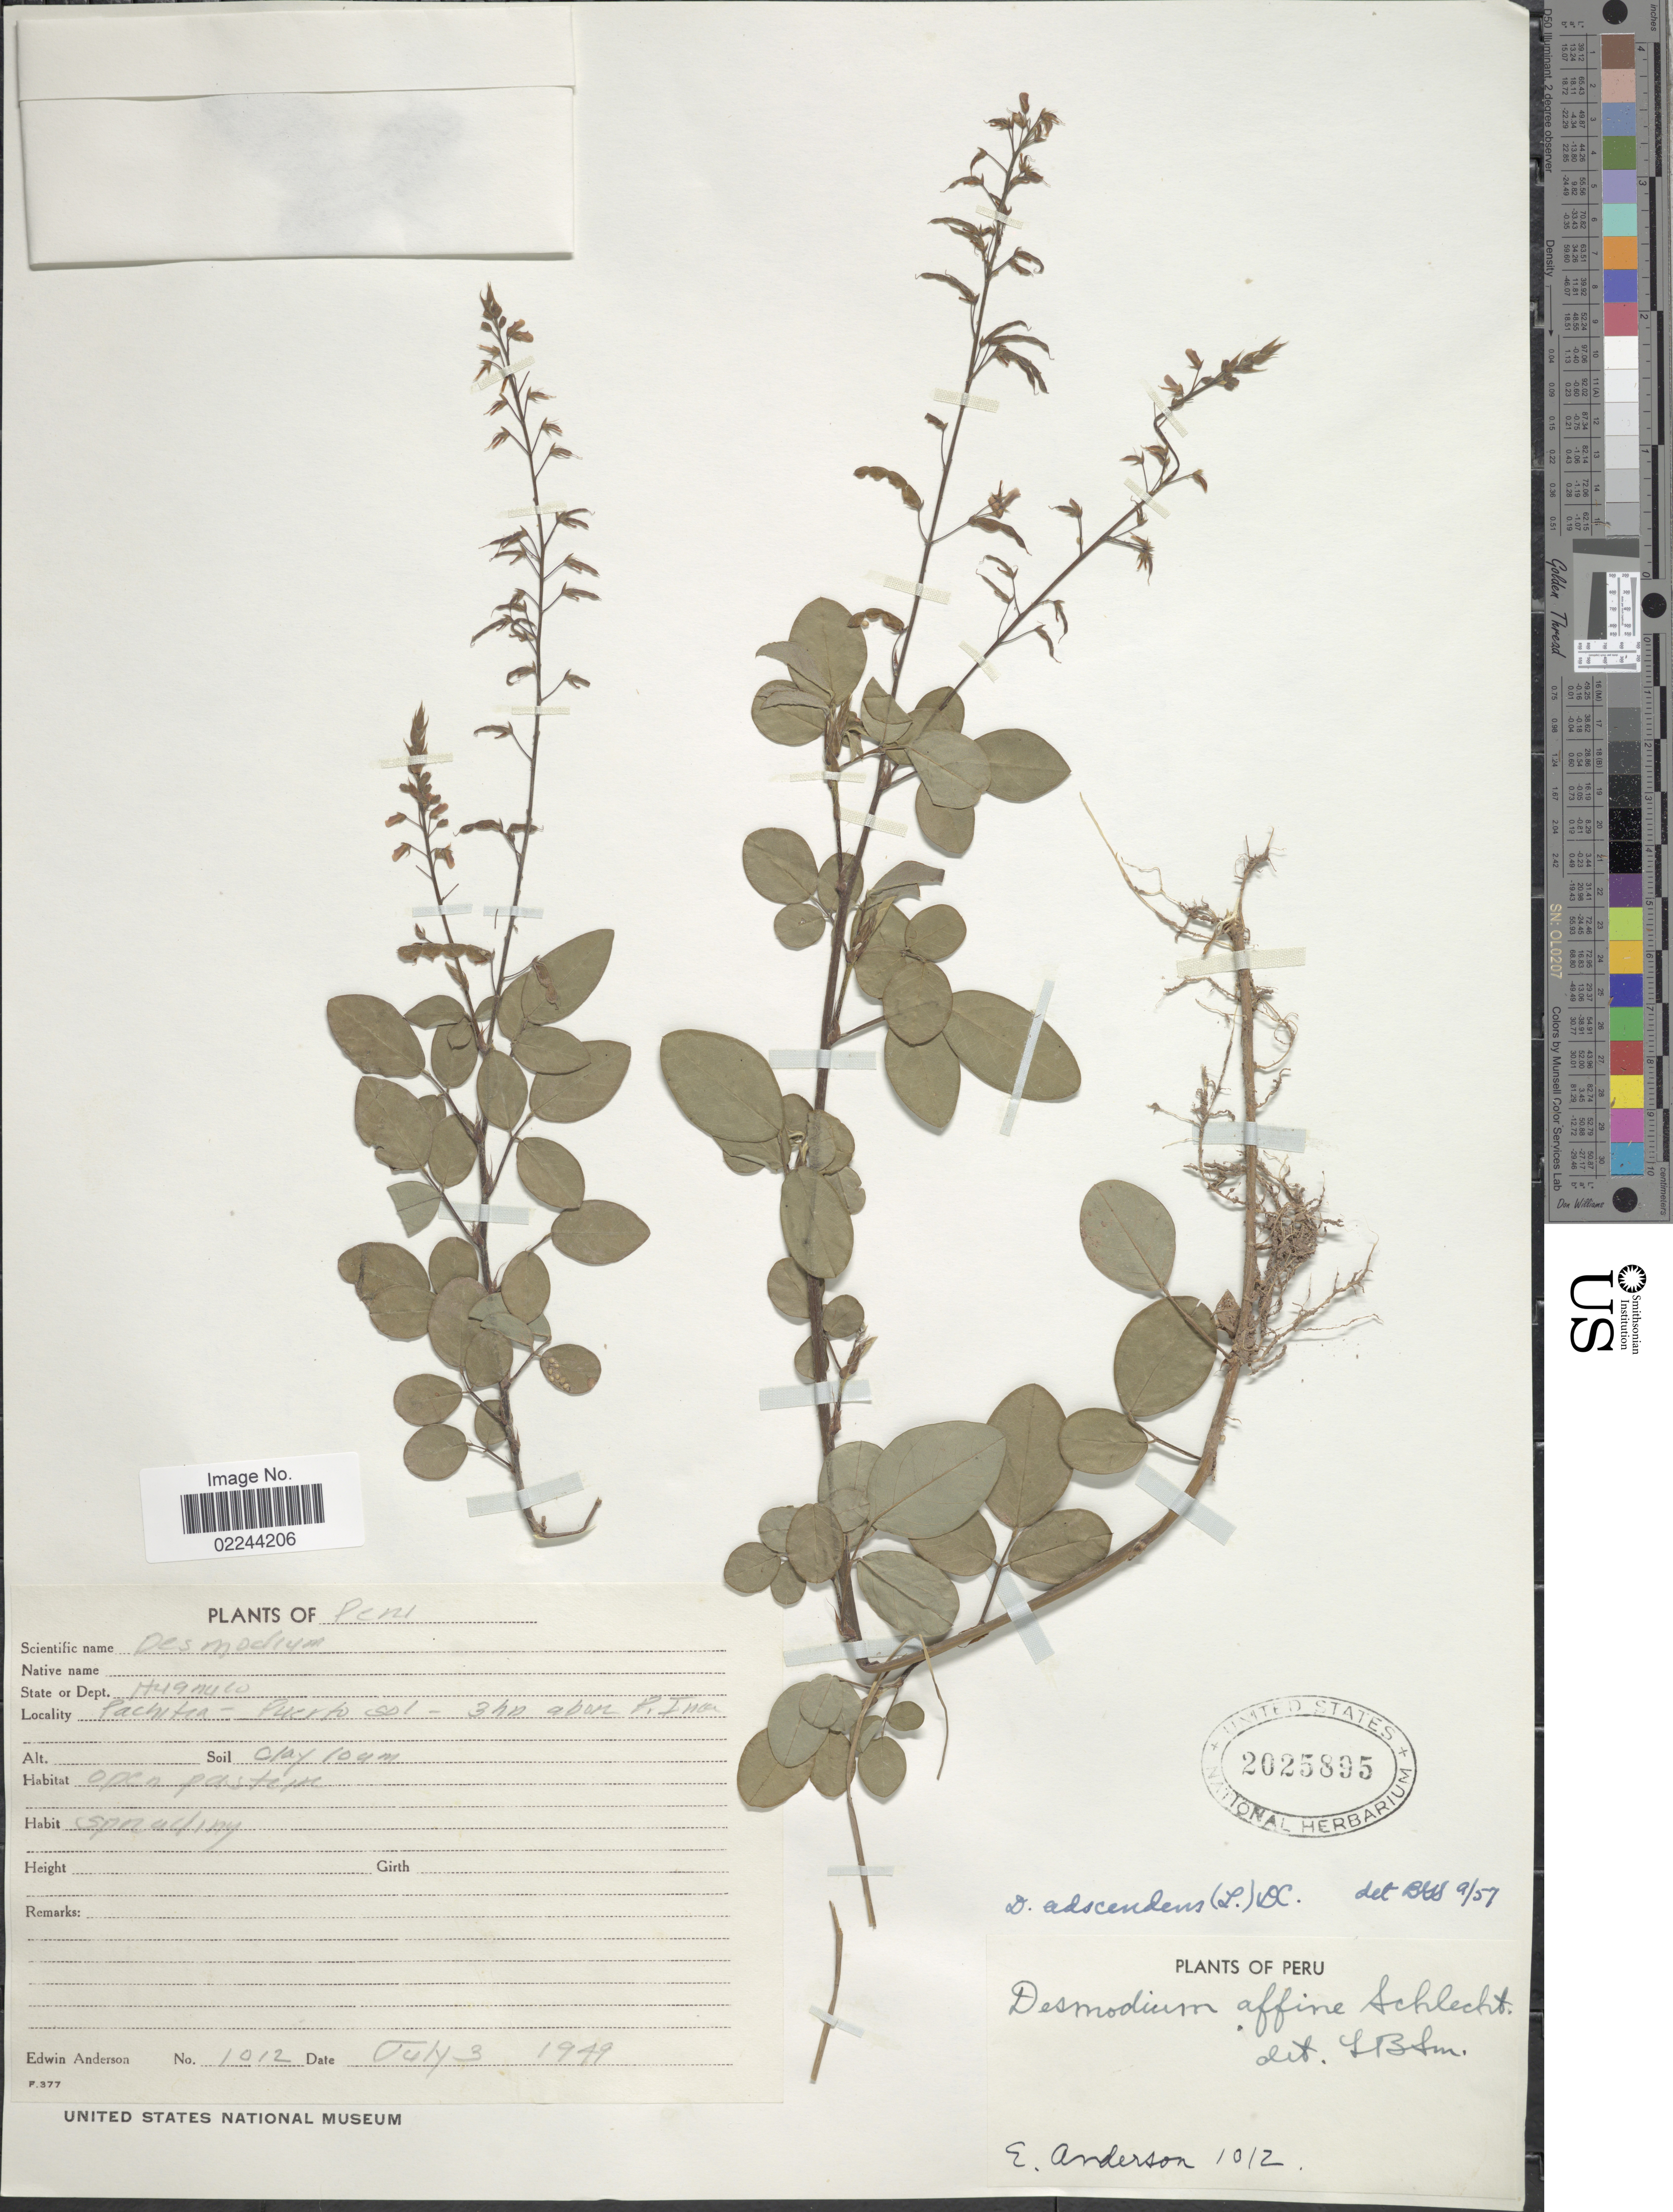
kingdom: Plantae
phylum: Tracheophyta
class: Magnoliopsida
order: Fabales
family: Fabaceae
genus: Grona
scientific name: Grona adscendens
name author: (Sw.) H. Ohashi & K. Ohashi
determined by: Strong, Mark T., (BOT), Smithsonian Institution - National Museum of Natural History (UNITED STATES)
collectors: E. Anderson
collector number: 1012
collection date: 1949-07-03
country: Peru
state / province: Huánuco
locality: Pachitea - Puerto Sol - 3 km above P. Inca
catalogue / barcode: US 2025895